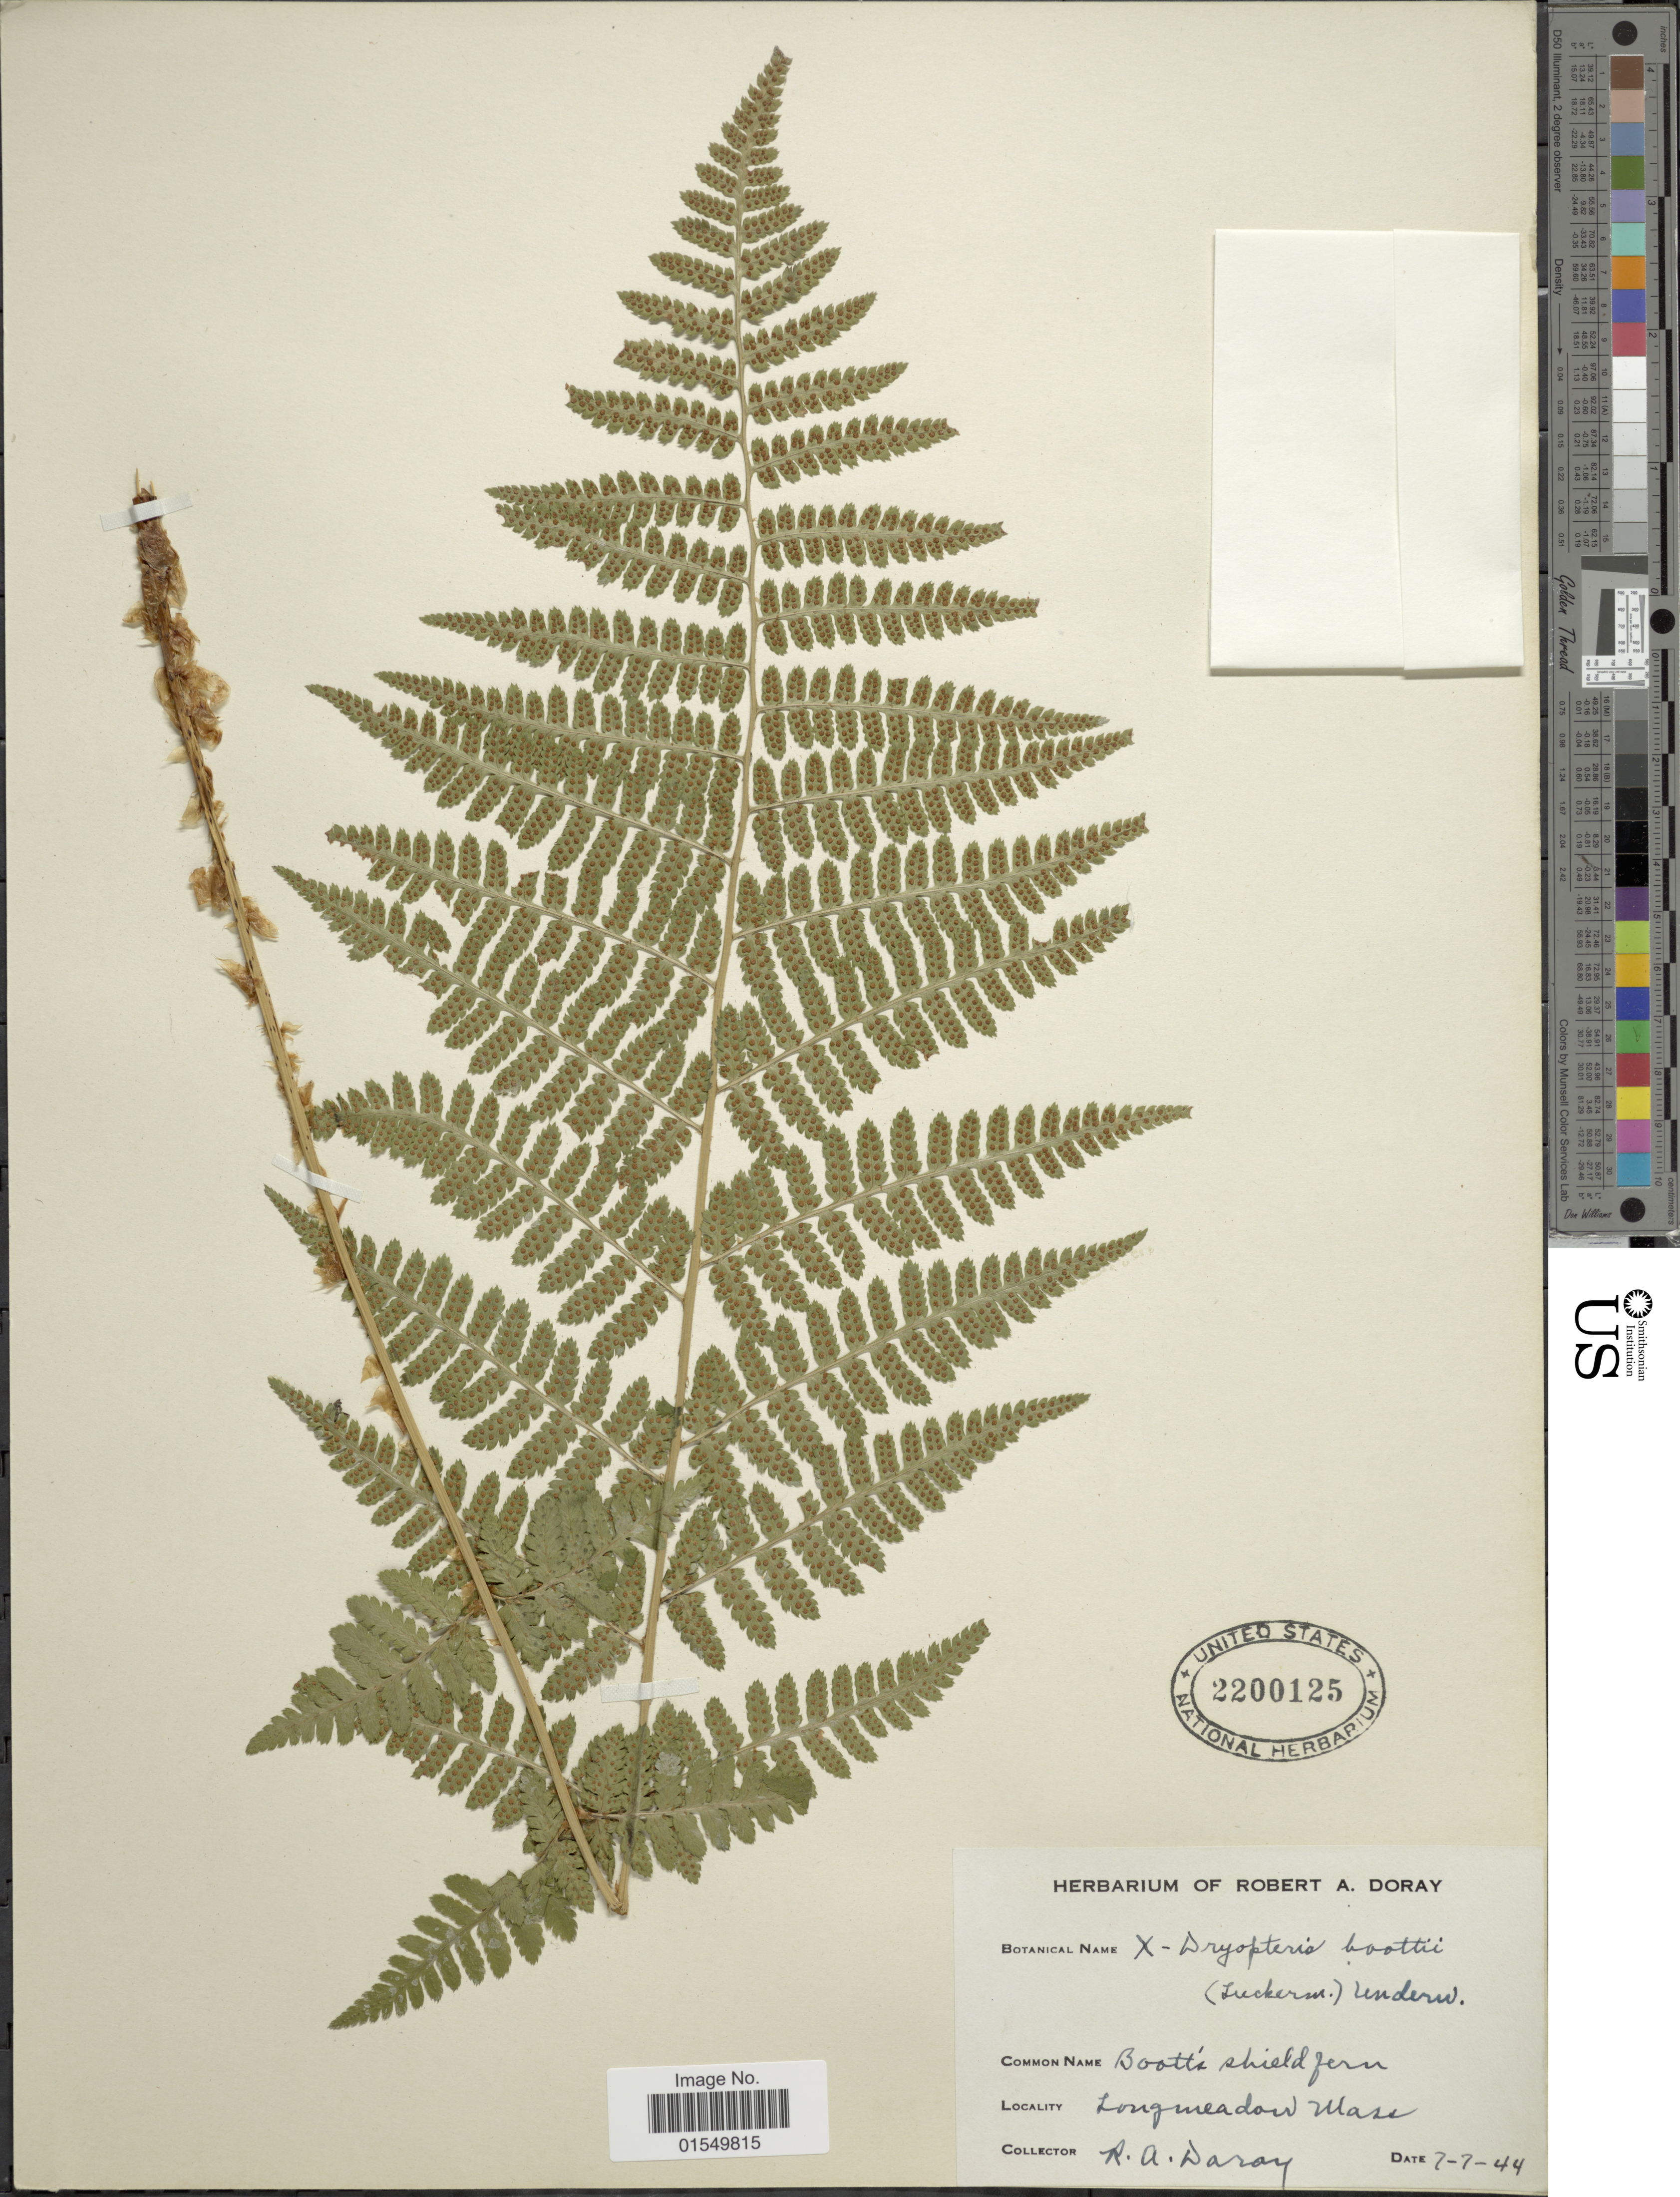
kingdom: Plantae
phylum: Tracheophyta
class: Polypodiopsida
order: Polypodiales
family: Dryopteridaceae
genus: Dryopteris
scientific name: Dryopteris x boottii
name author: Underw.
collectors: R. Doray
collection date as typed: Transcribed d/m/y: 7/7/44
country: United States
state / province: Massachusetts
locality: Longmeadow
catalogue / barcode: US 2200125